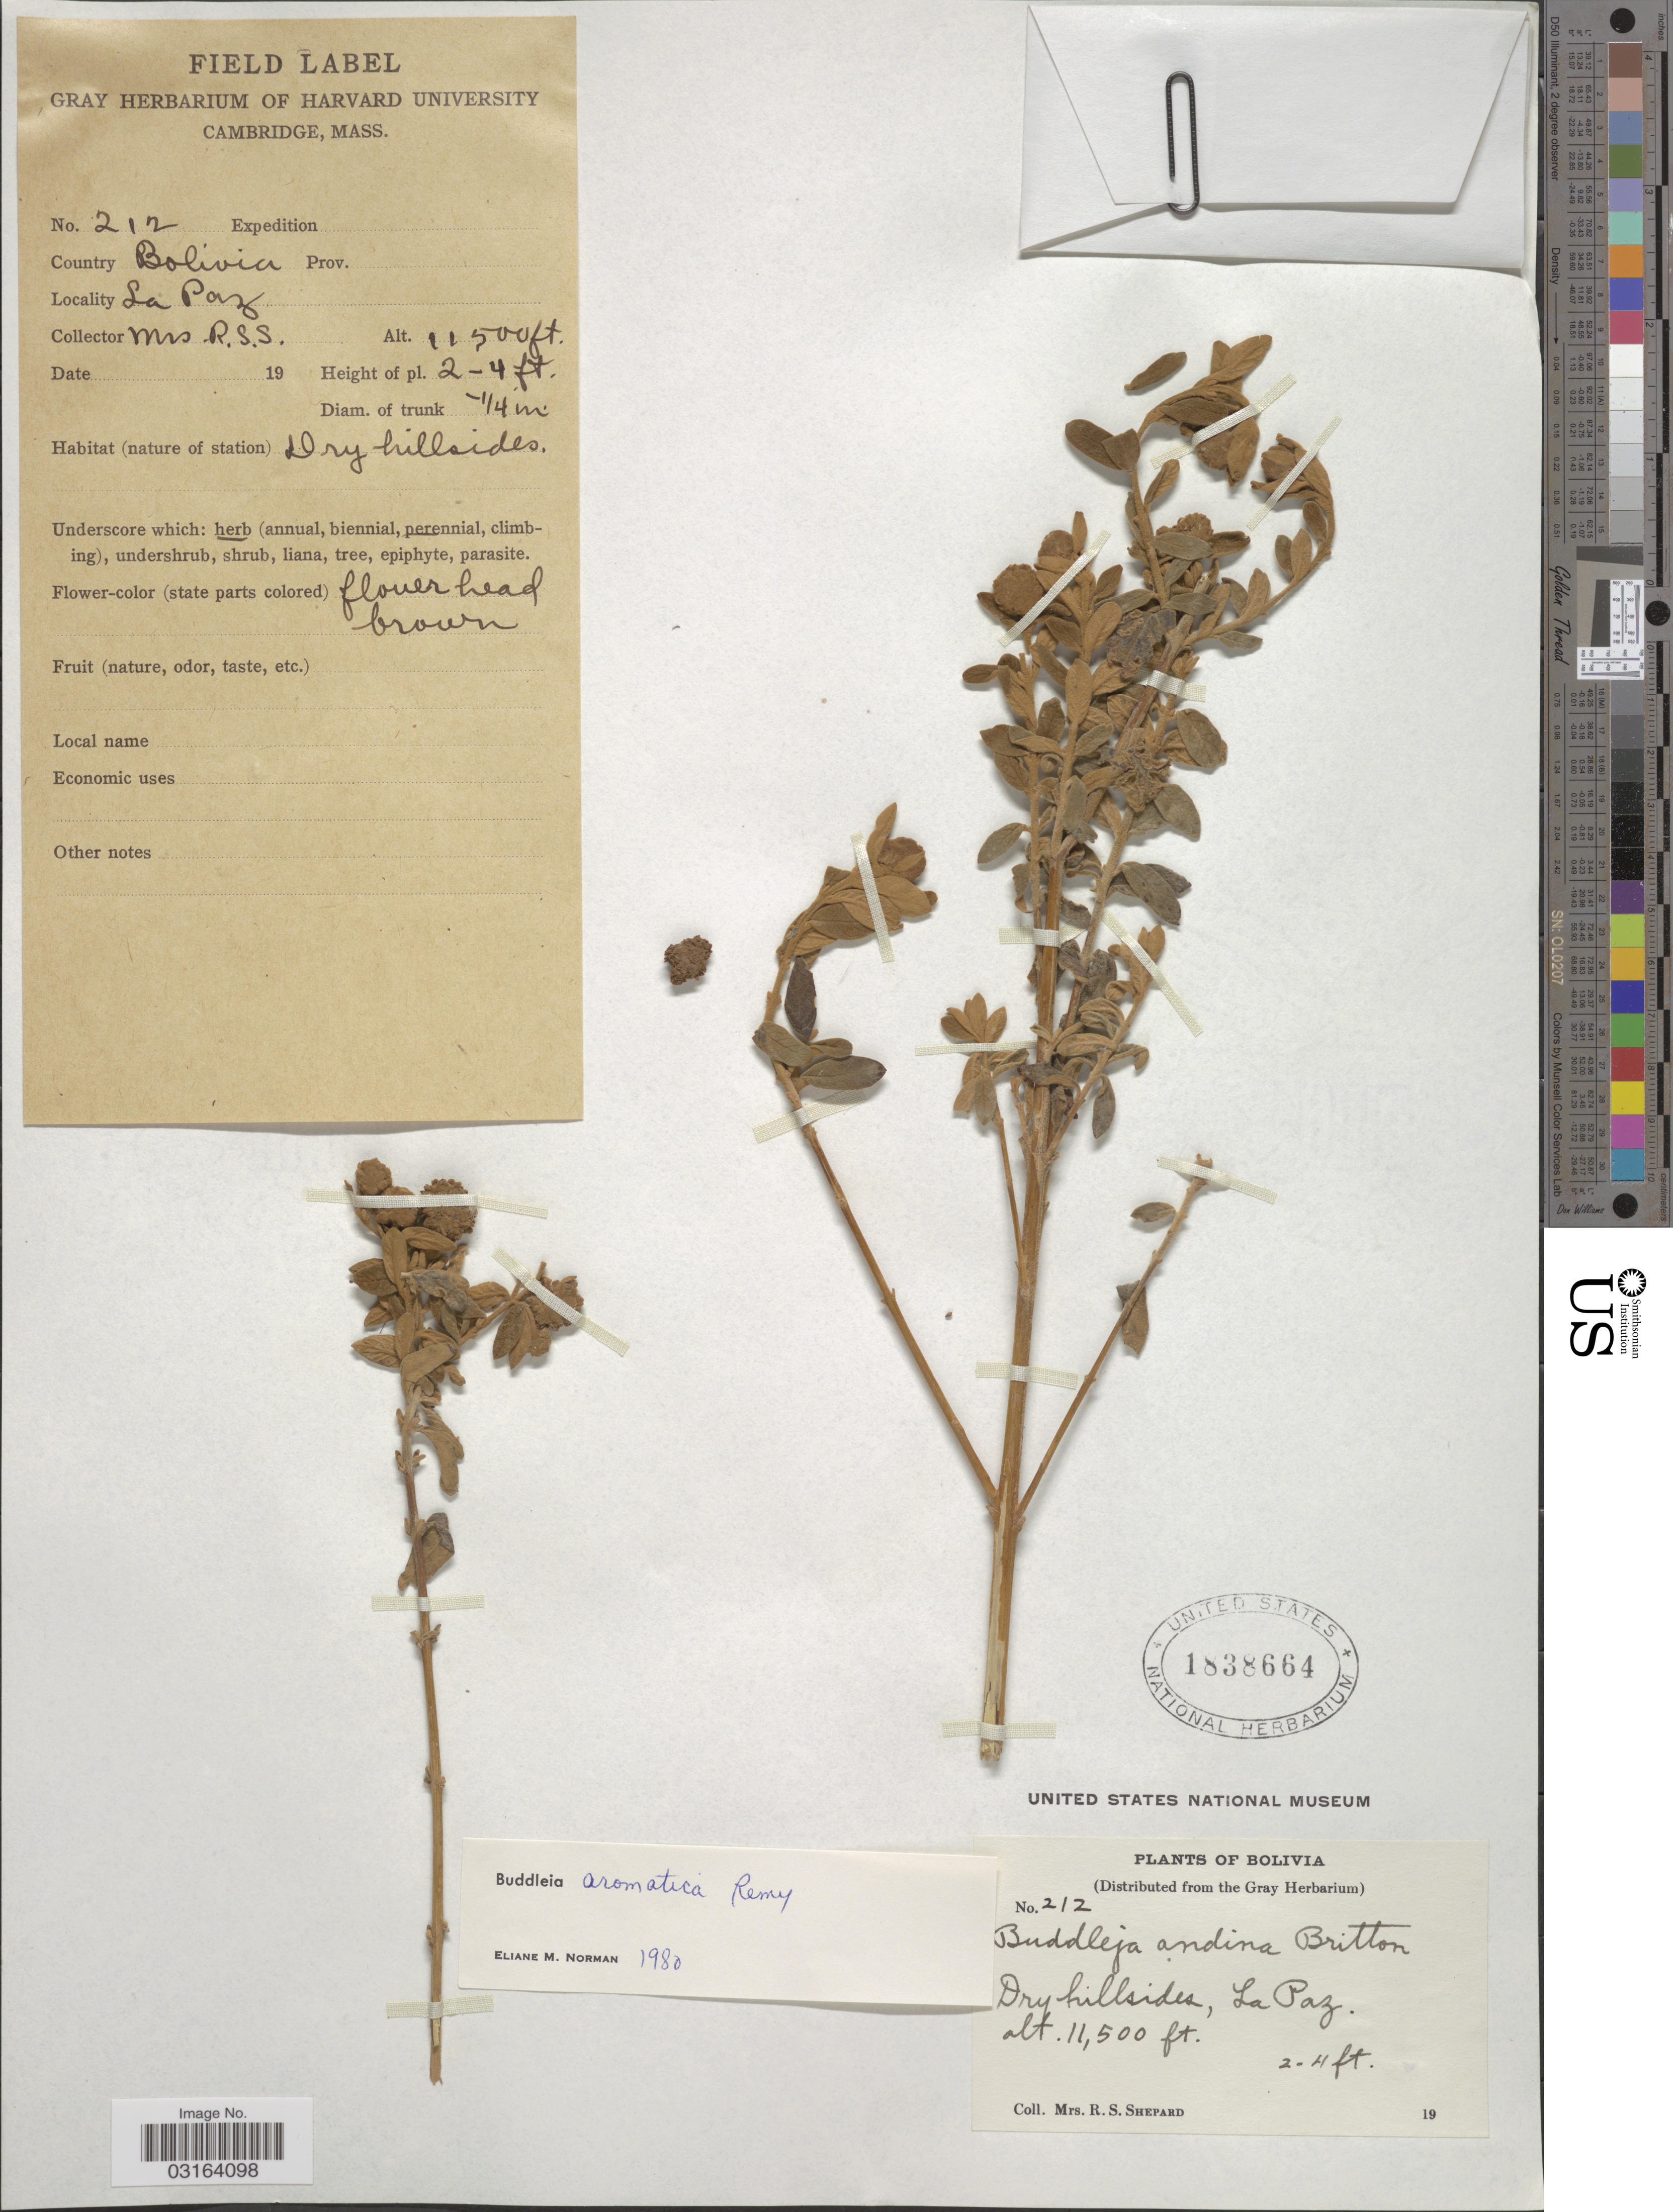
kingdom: Plantae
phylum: Tracheophyta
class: Magnoliopsida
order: Lamiales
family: Scrophulariaceae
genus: Buddleja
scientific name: Buddleja aromatica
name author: Remy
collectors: R. Shepard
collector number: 212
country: Bolivia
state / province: La Paz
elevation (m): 3505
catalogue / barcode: US 1838664